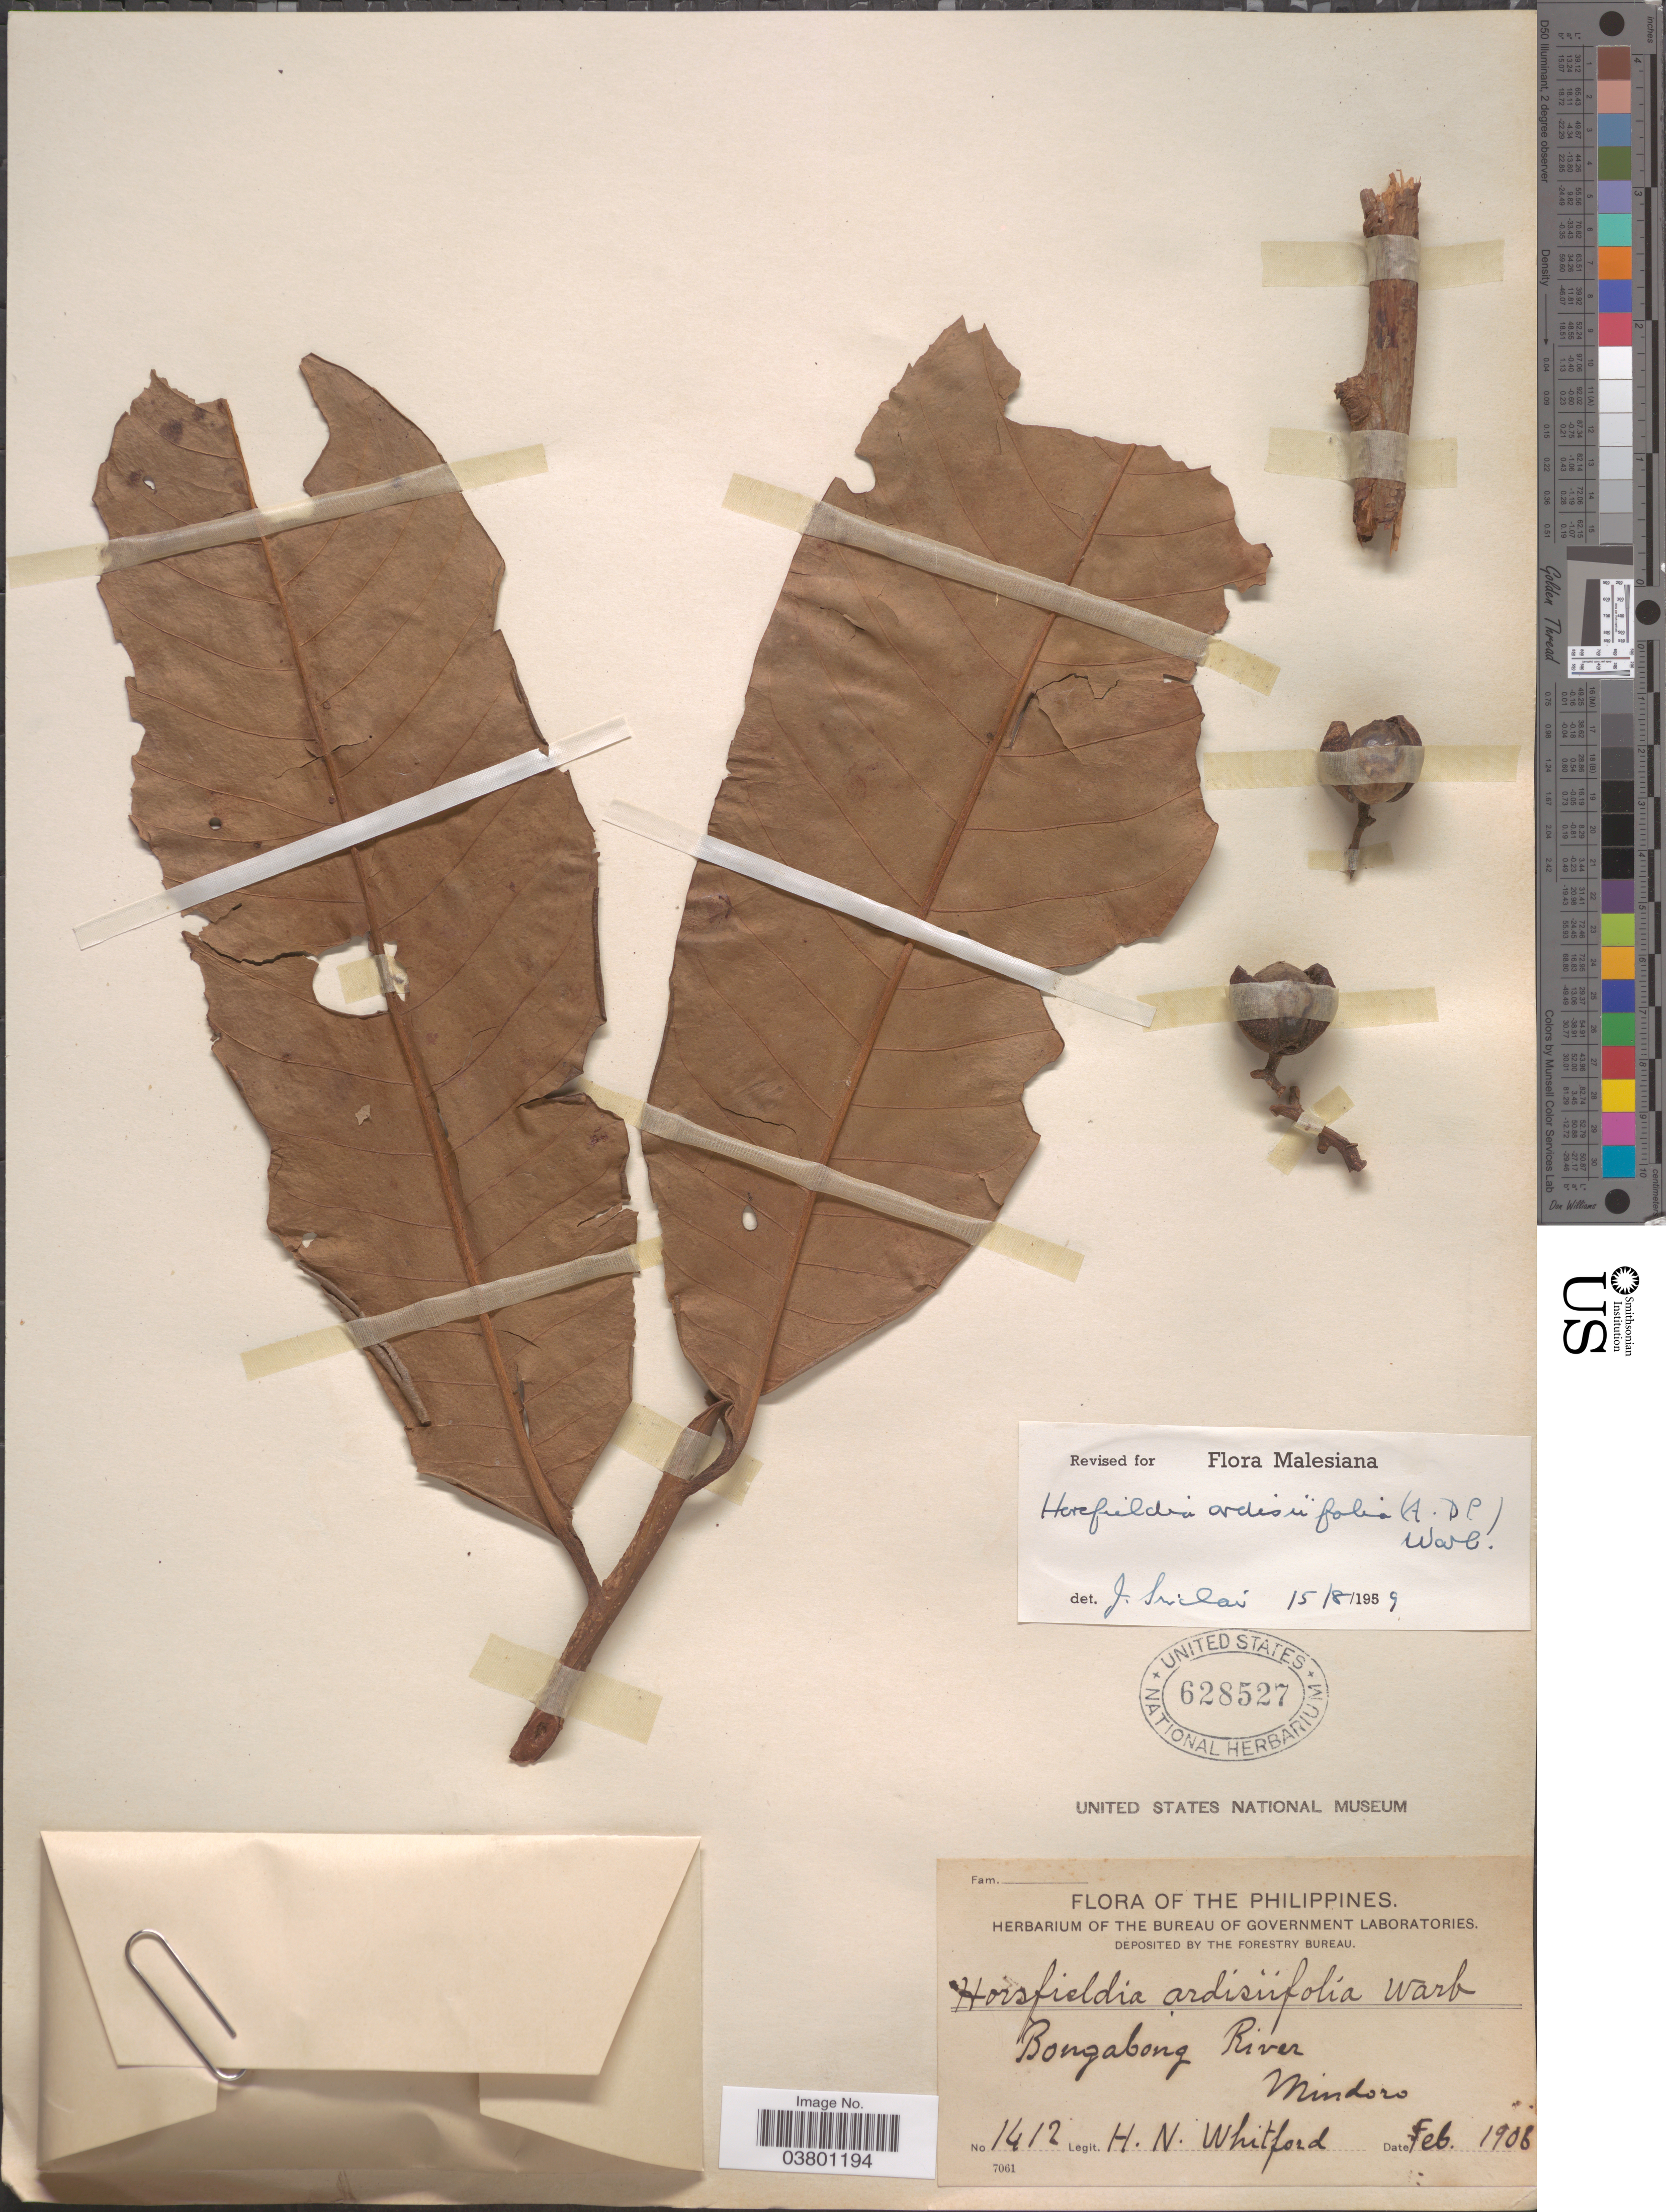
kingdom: Plantae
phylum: Tracheophyta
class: Magnoliopsida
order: Magnoliales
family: Myristicaceae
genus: Horsfieldia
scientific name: Horsfieldia ardisiifolia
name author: (DC.) Warb.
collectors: H. N. Whitford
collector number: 1412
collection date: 1906-02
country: Philippines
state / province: Mimaropa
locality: Bongabong River. Mindoro.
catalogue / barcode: US 628527